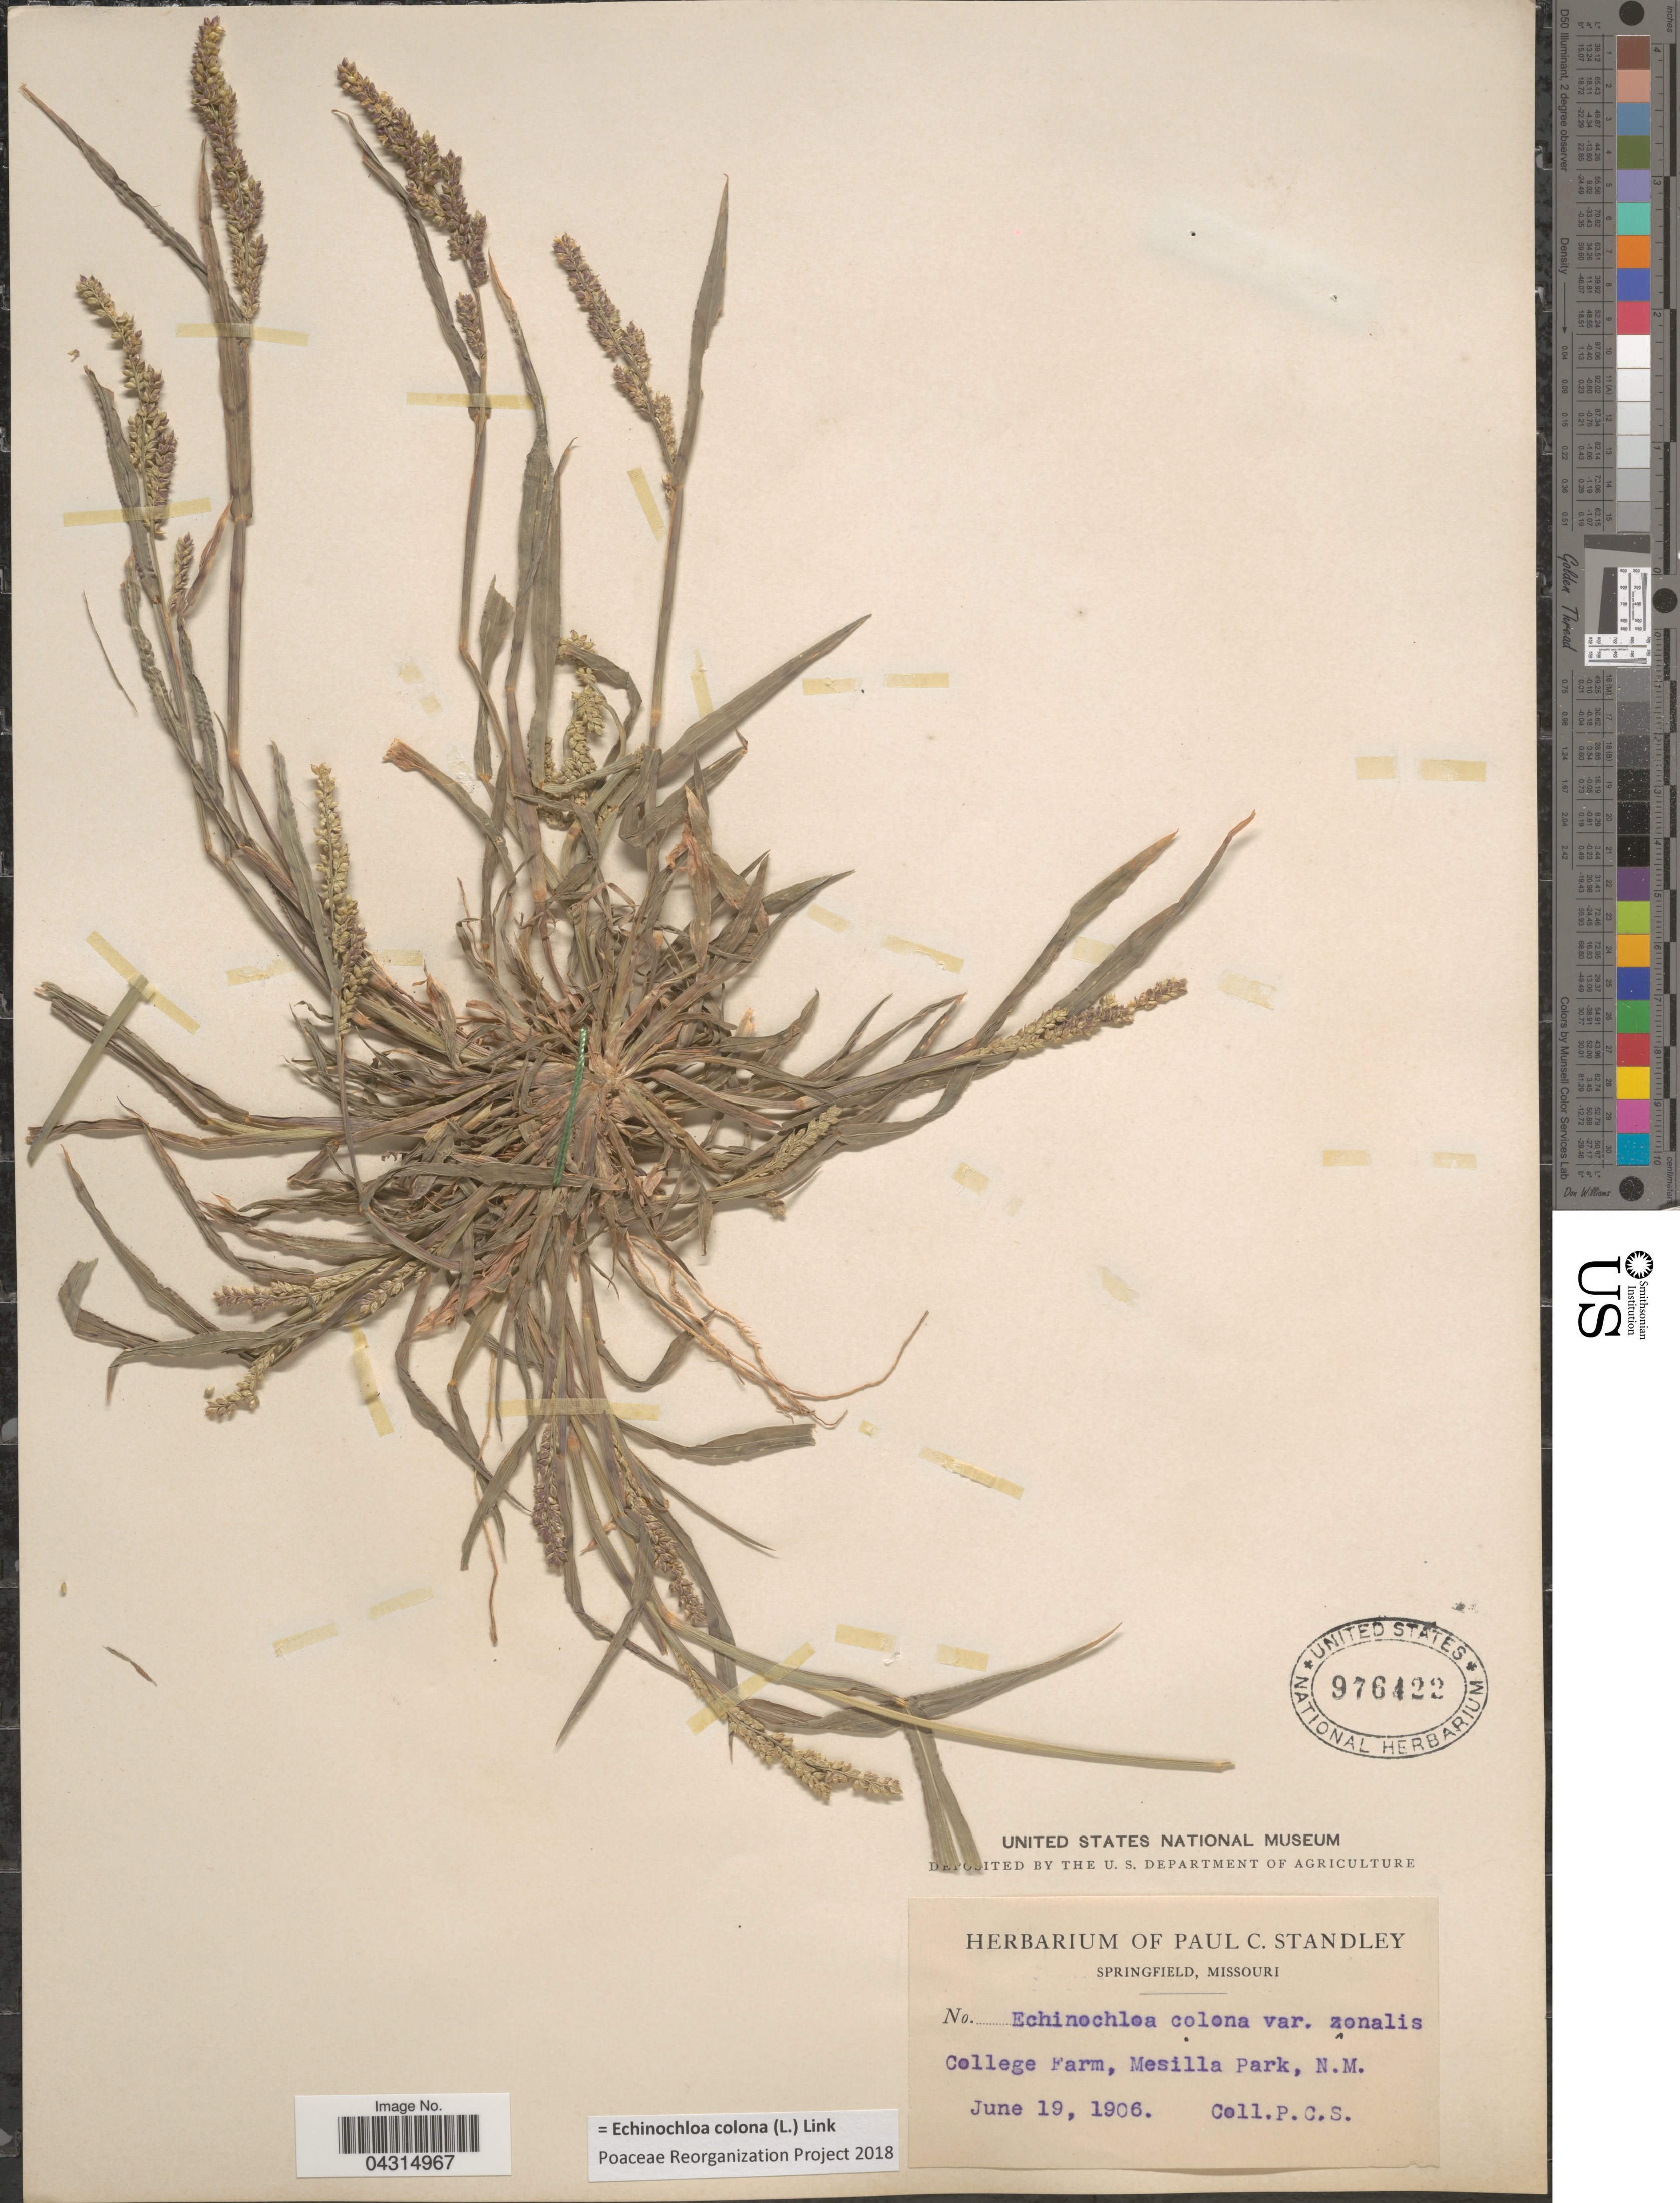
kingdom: Plantae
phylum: Tracheophyta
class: Liliopsida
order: Poales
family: Poaceae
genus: Echinochloa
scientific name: Echinochloa colona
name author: (L.) Link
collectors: P. C. Standley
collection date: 1906-06-19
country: United States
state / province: New Mexico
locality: College Farm, Mesilla Park.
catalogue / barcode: US 976422